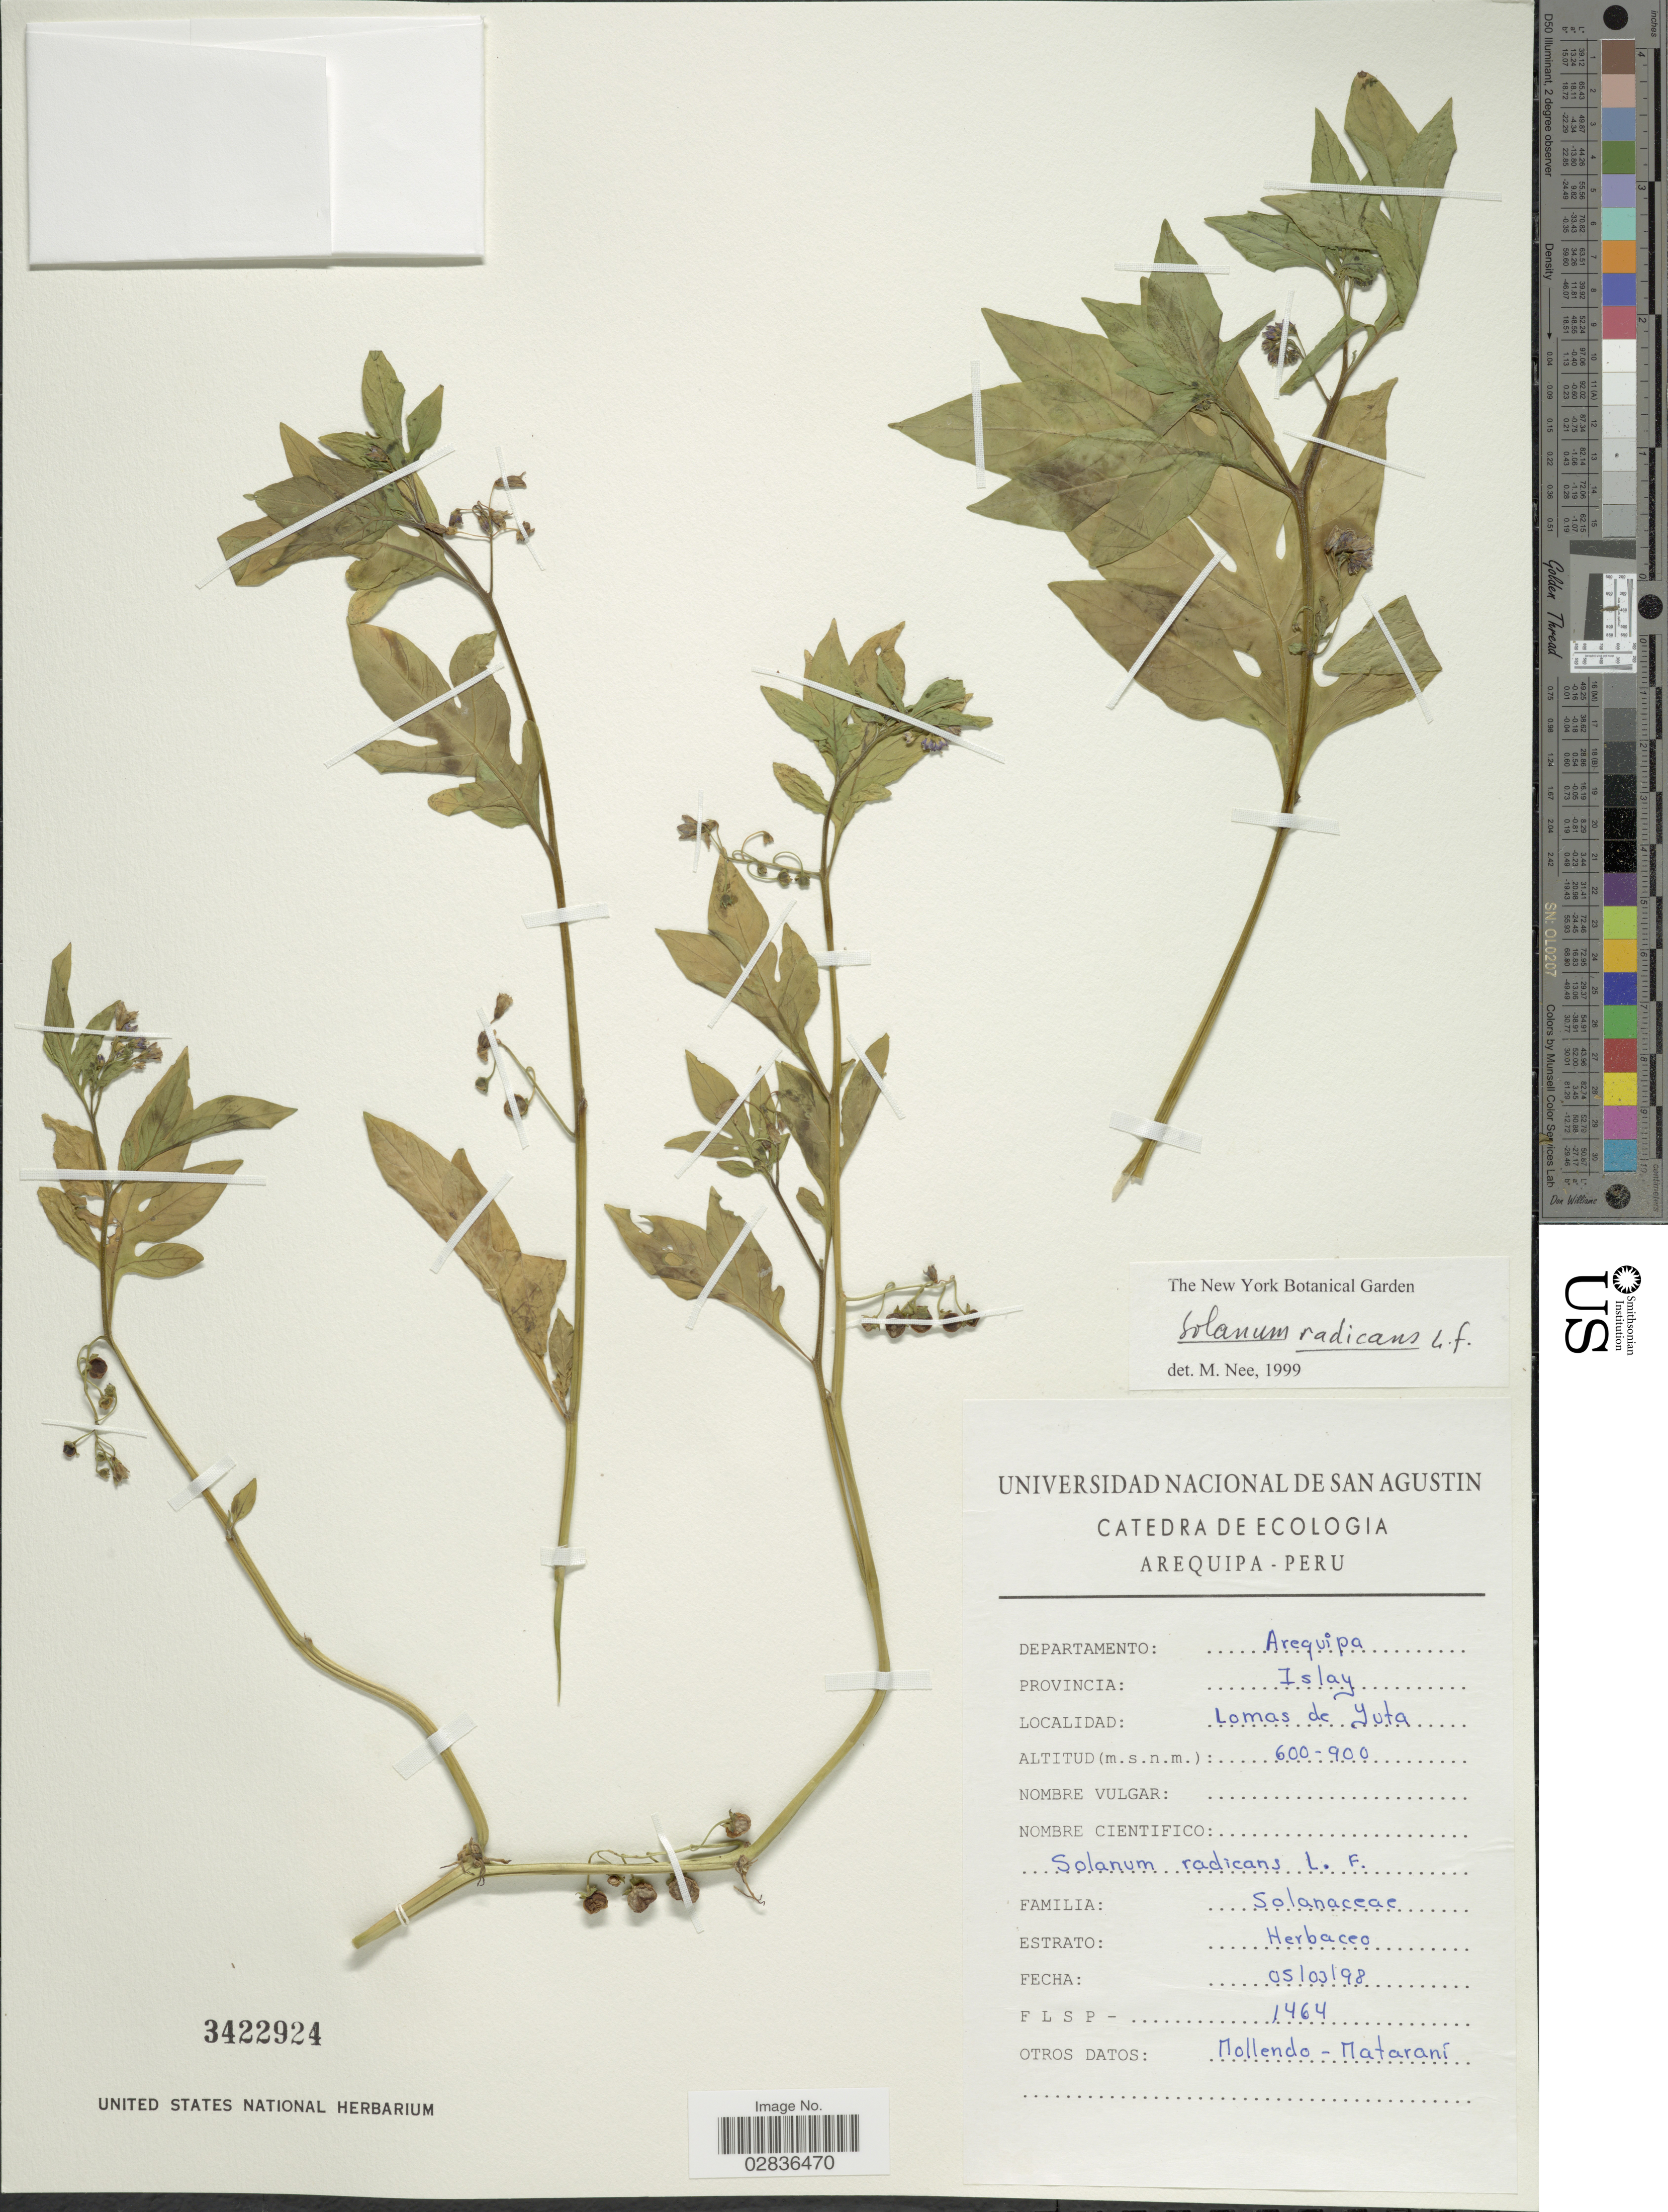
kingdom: Plantae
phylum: Tracheophyta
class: Magnoliopsida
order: Solanales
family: Solanaceae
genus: Solanum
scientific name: Solanum radicans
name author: L. f.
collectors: F. L. S. P., -. Mollendo & Matarani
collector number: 1464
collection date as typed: Transcribed d/m/y: 5/3/98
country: Peru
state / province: Arequipa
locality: Departamento: Arequipa. Provincia: Islay. Lomas de Yuta.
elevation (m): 600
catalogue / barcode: US 3422924